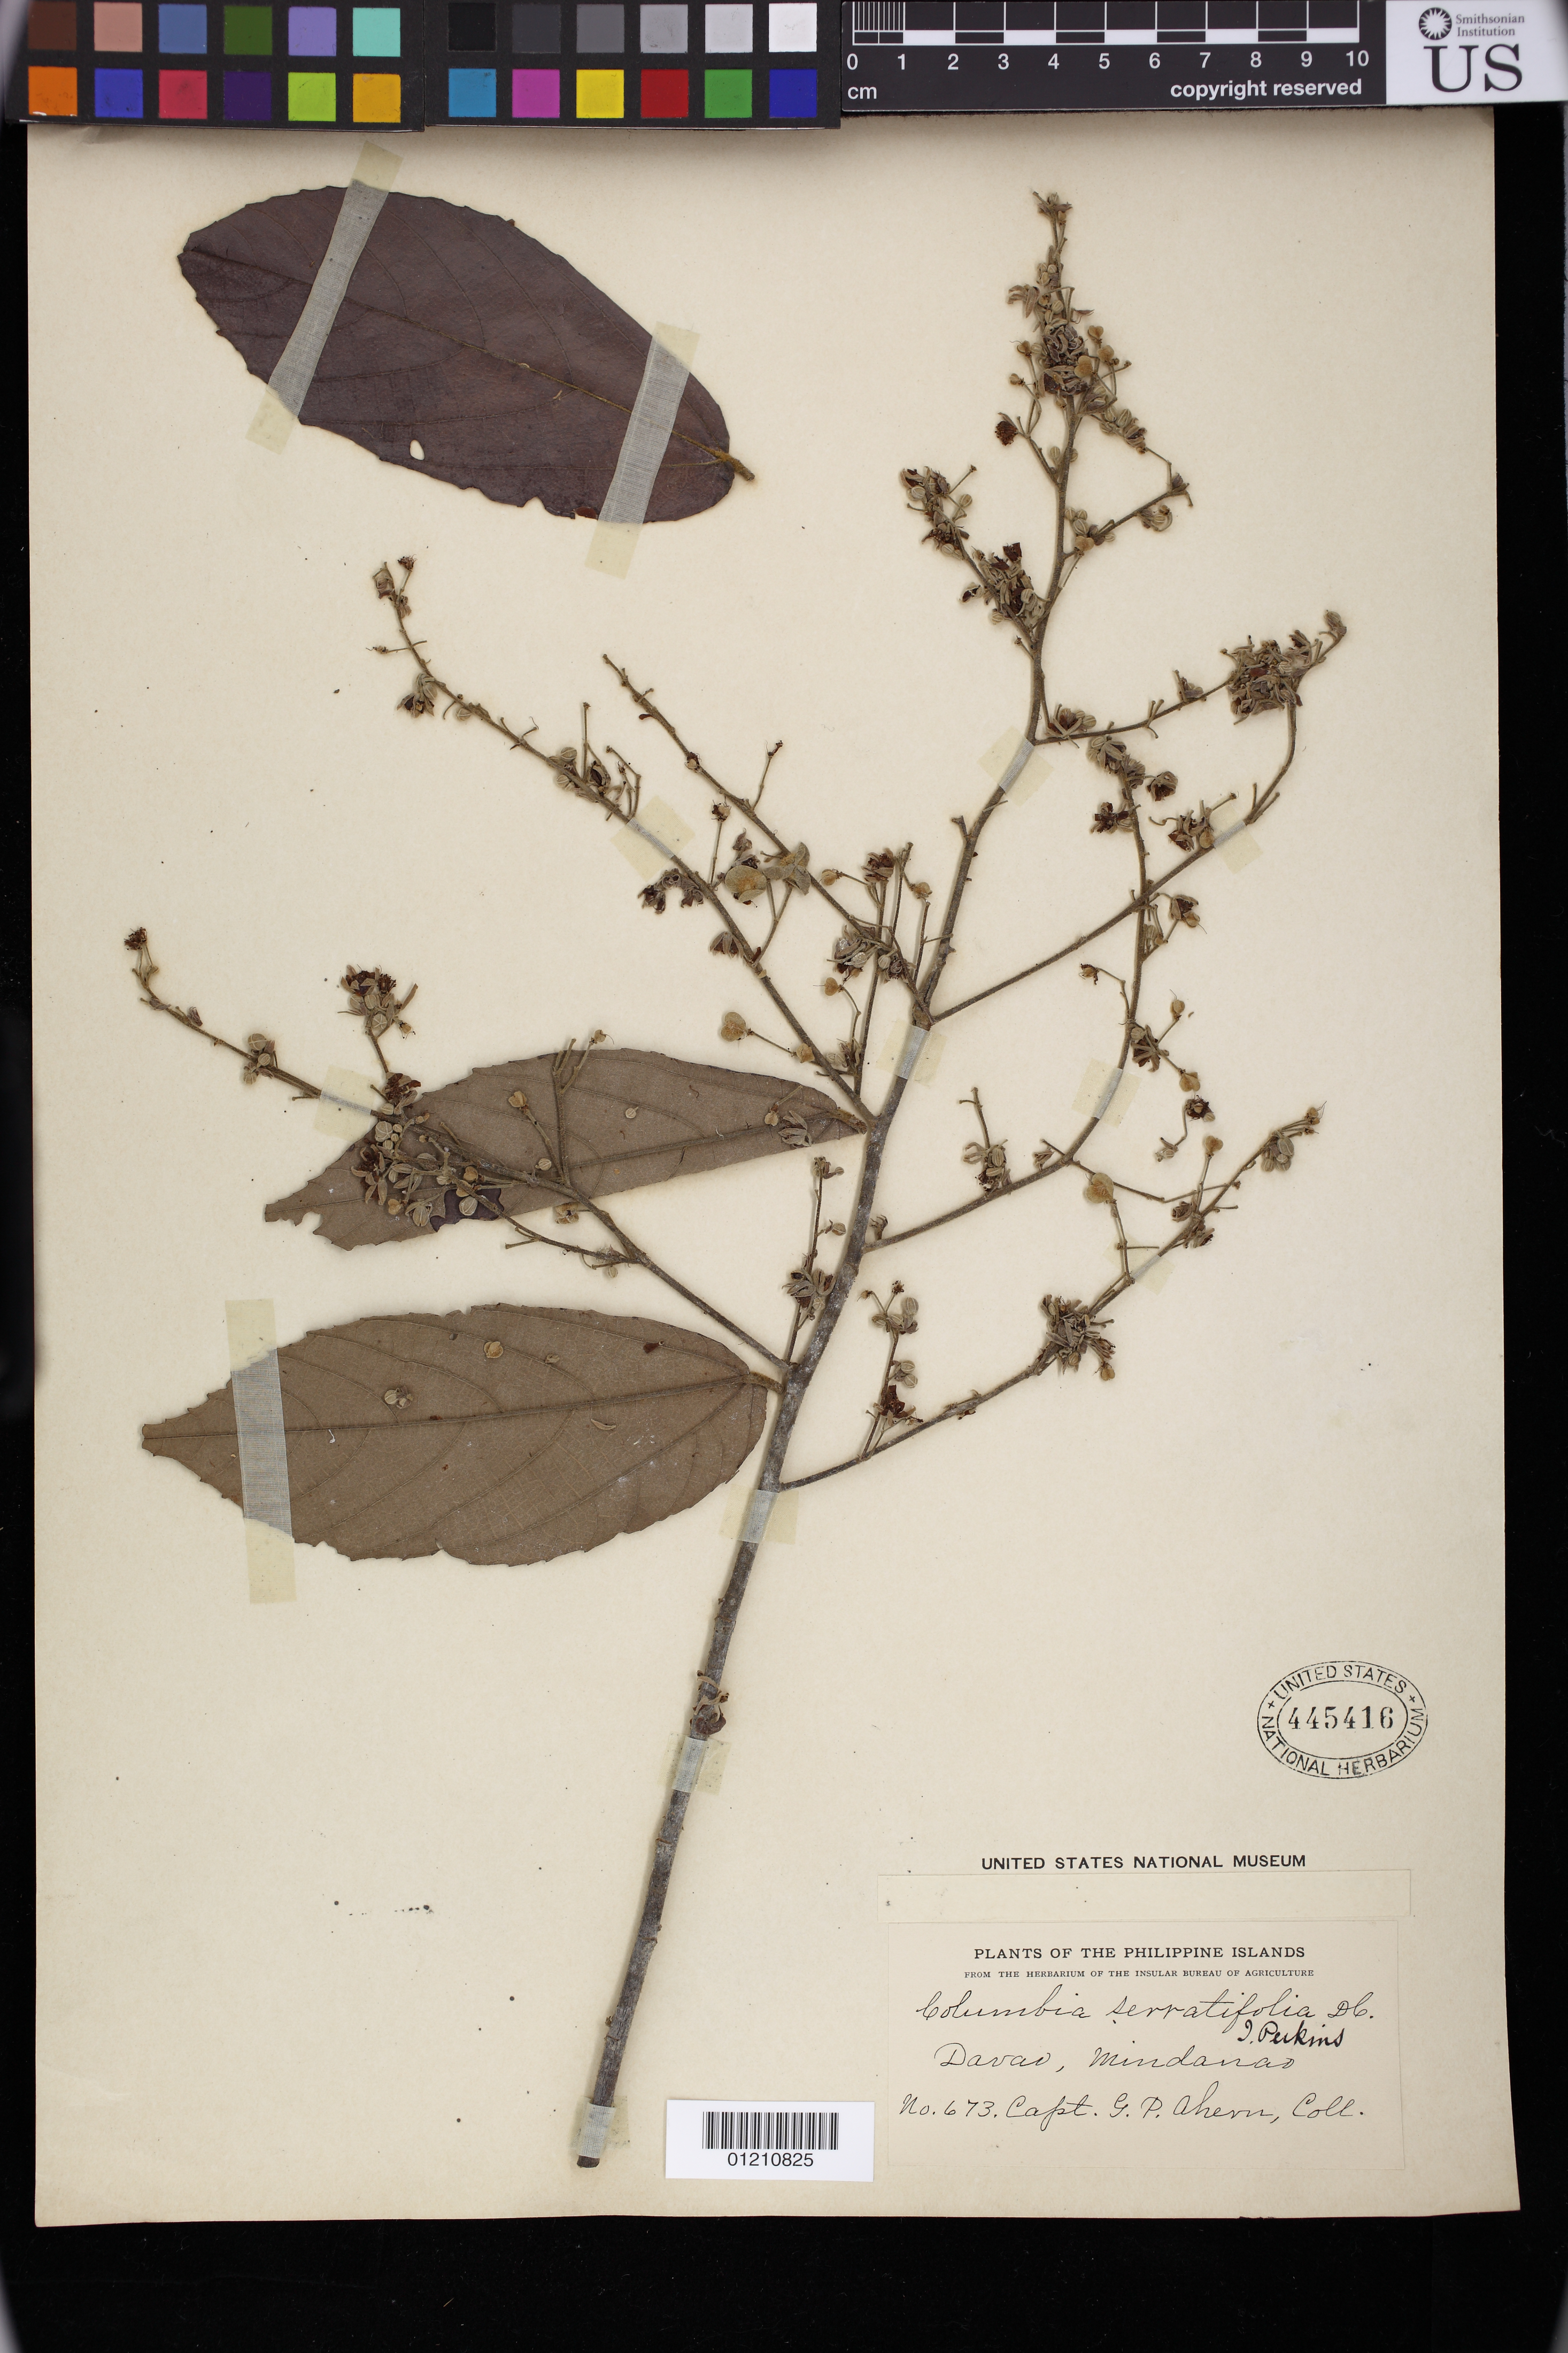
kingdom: Plantae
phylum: Tracheophyta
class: Magnoliopsida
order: Malvales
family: Malvaceae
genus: Colona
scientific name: Colona serratifolia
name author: Cav.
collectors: G. Ahern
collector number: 673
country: Philippines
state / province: Davao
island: Mindanao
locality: Davao, Mindanao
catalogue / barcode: US 445416